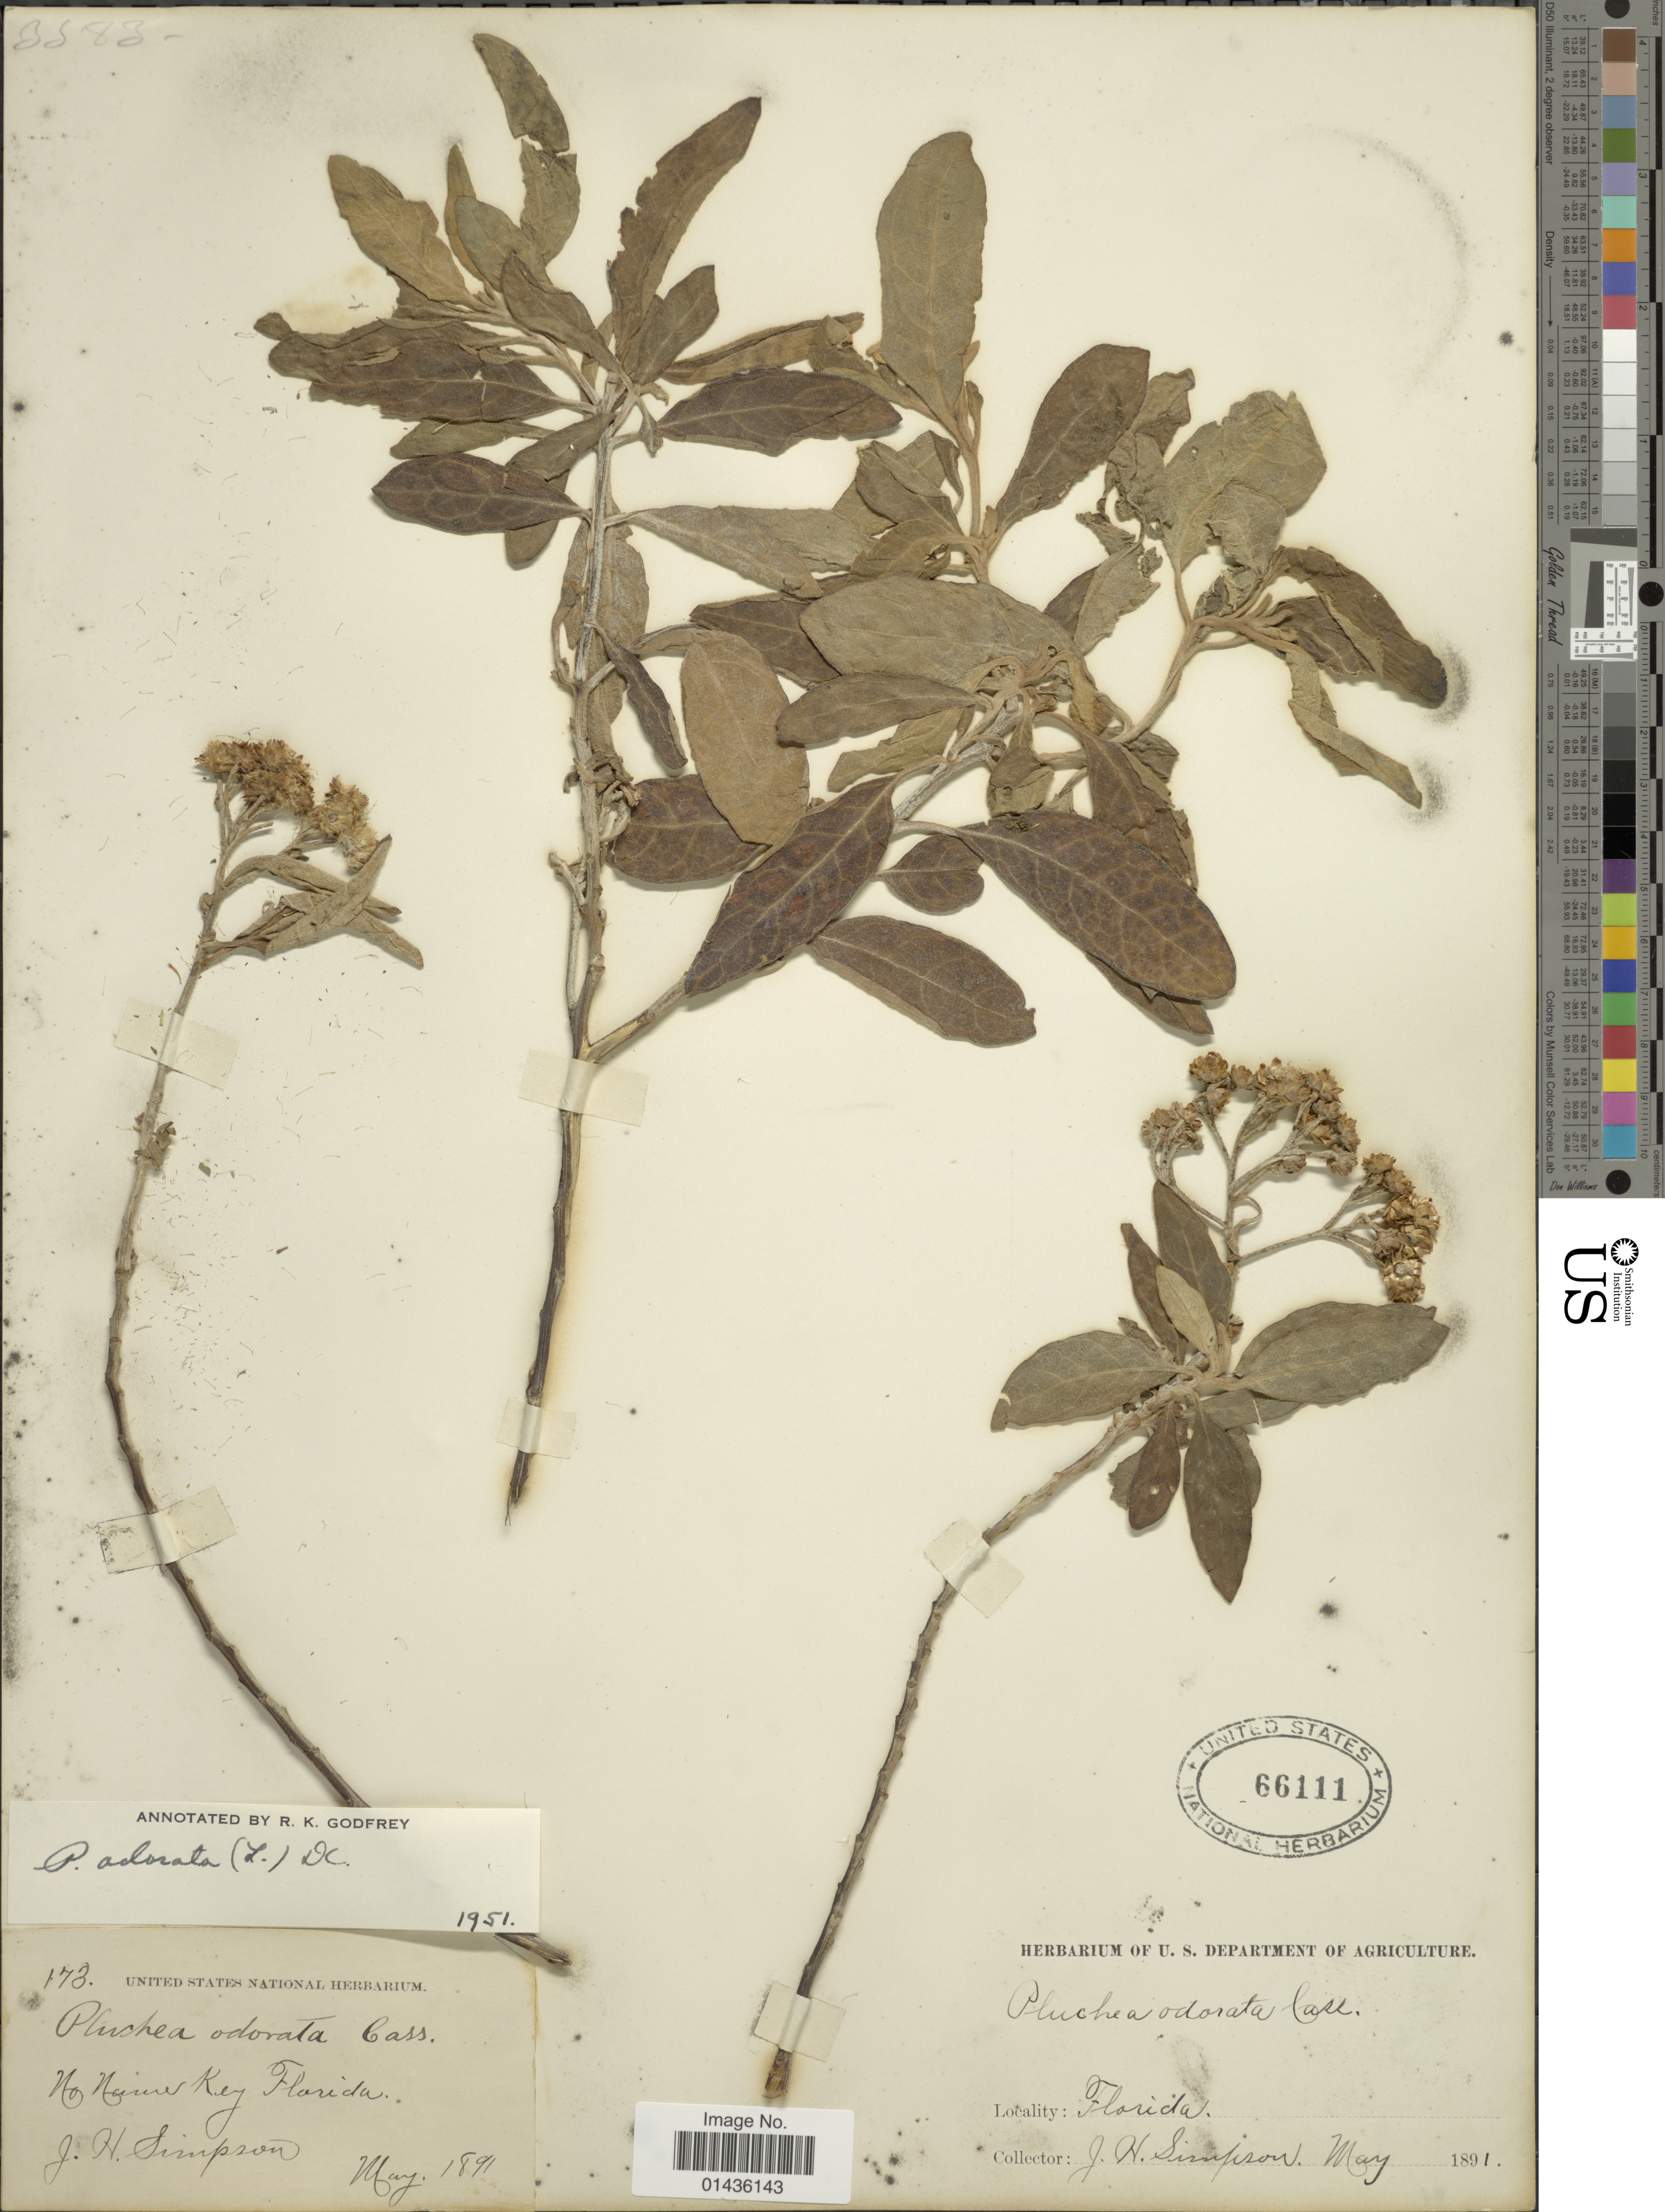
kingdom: Plantae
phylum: Tracheophyta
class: Magnoliopsida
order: Asterales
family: Asteraceae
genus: Pluchea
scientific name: Pluchea carolinensis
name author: (Jacq.) D. Don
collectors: J. H. Simpson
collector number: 173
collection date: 1891-05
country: United States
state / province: Florida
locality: No Name Key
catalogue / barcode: US 66111